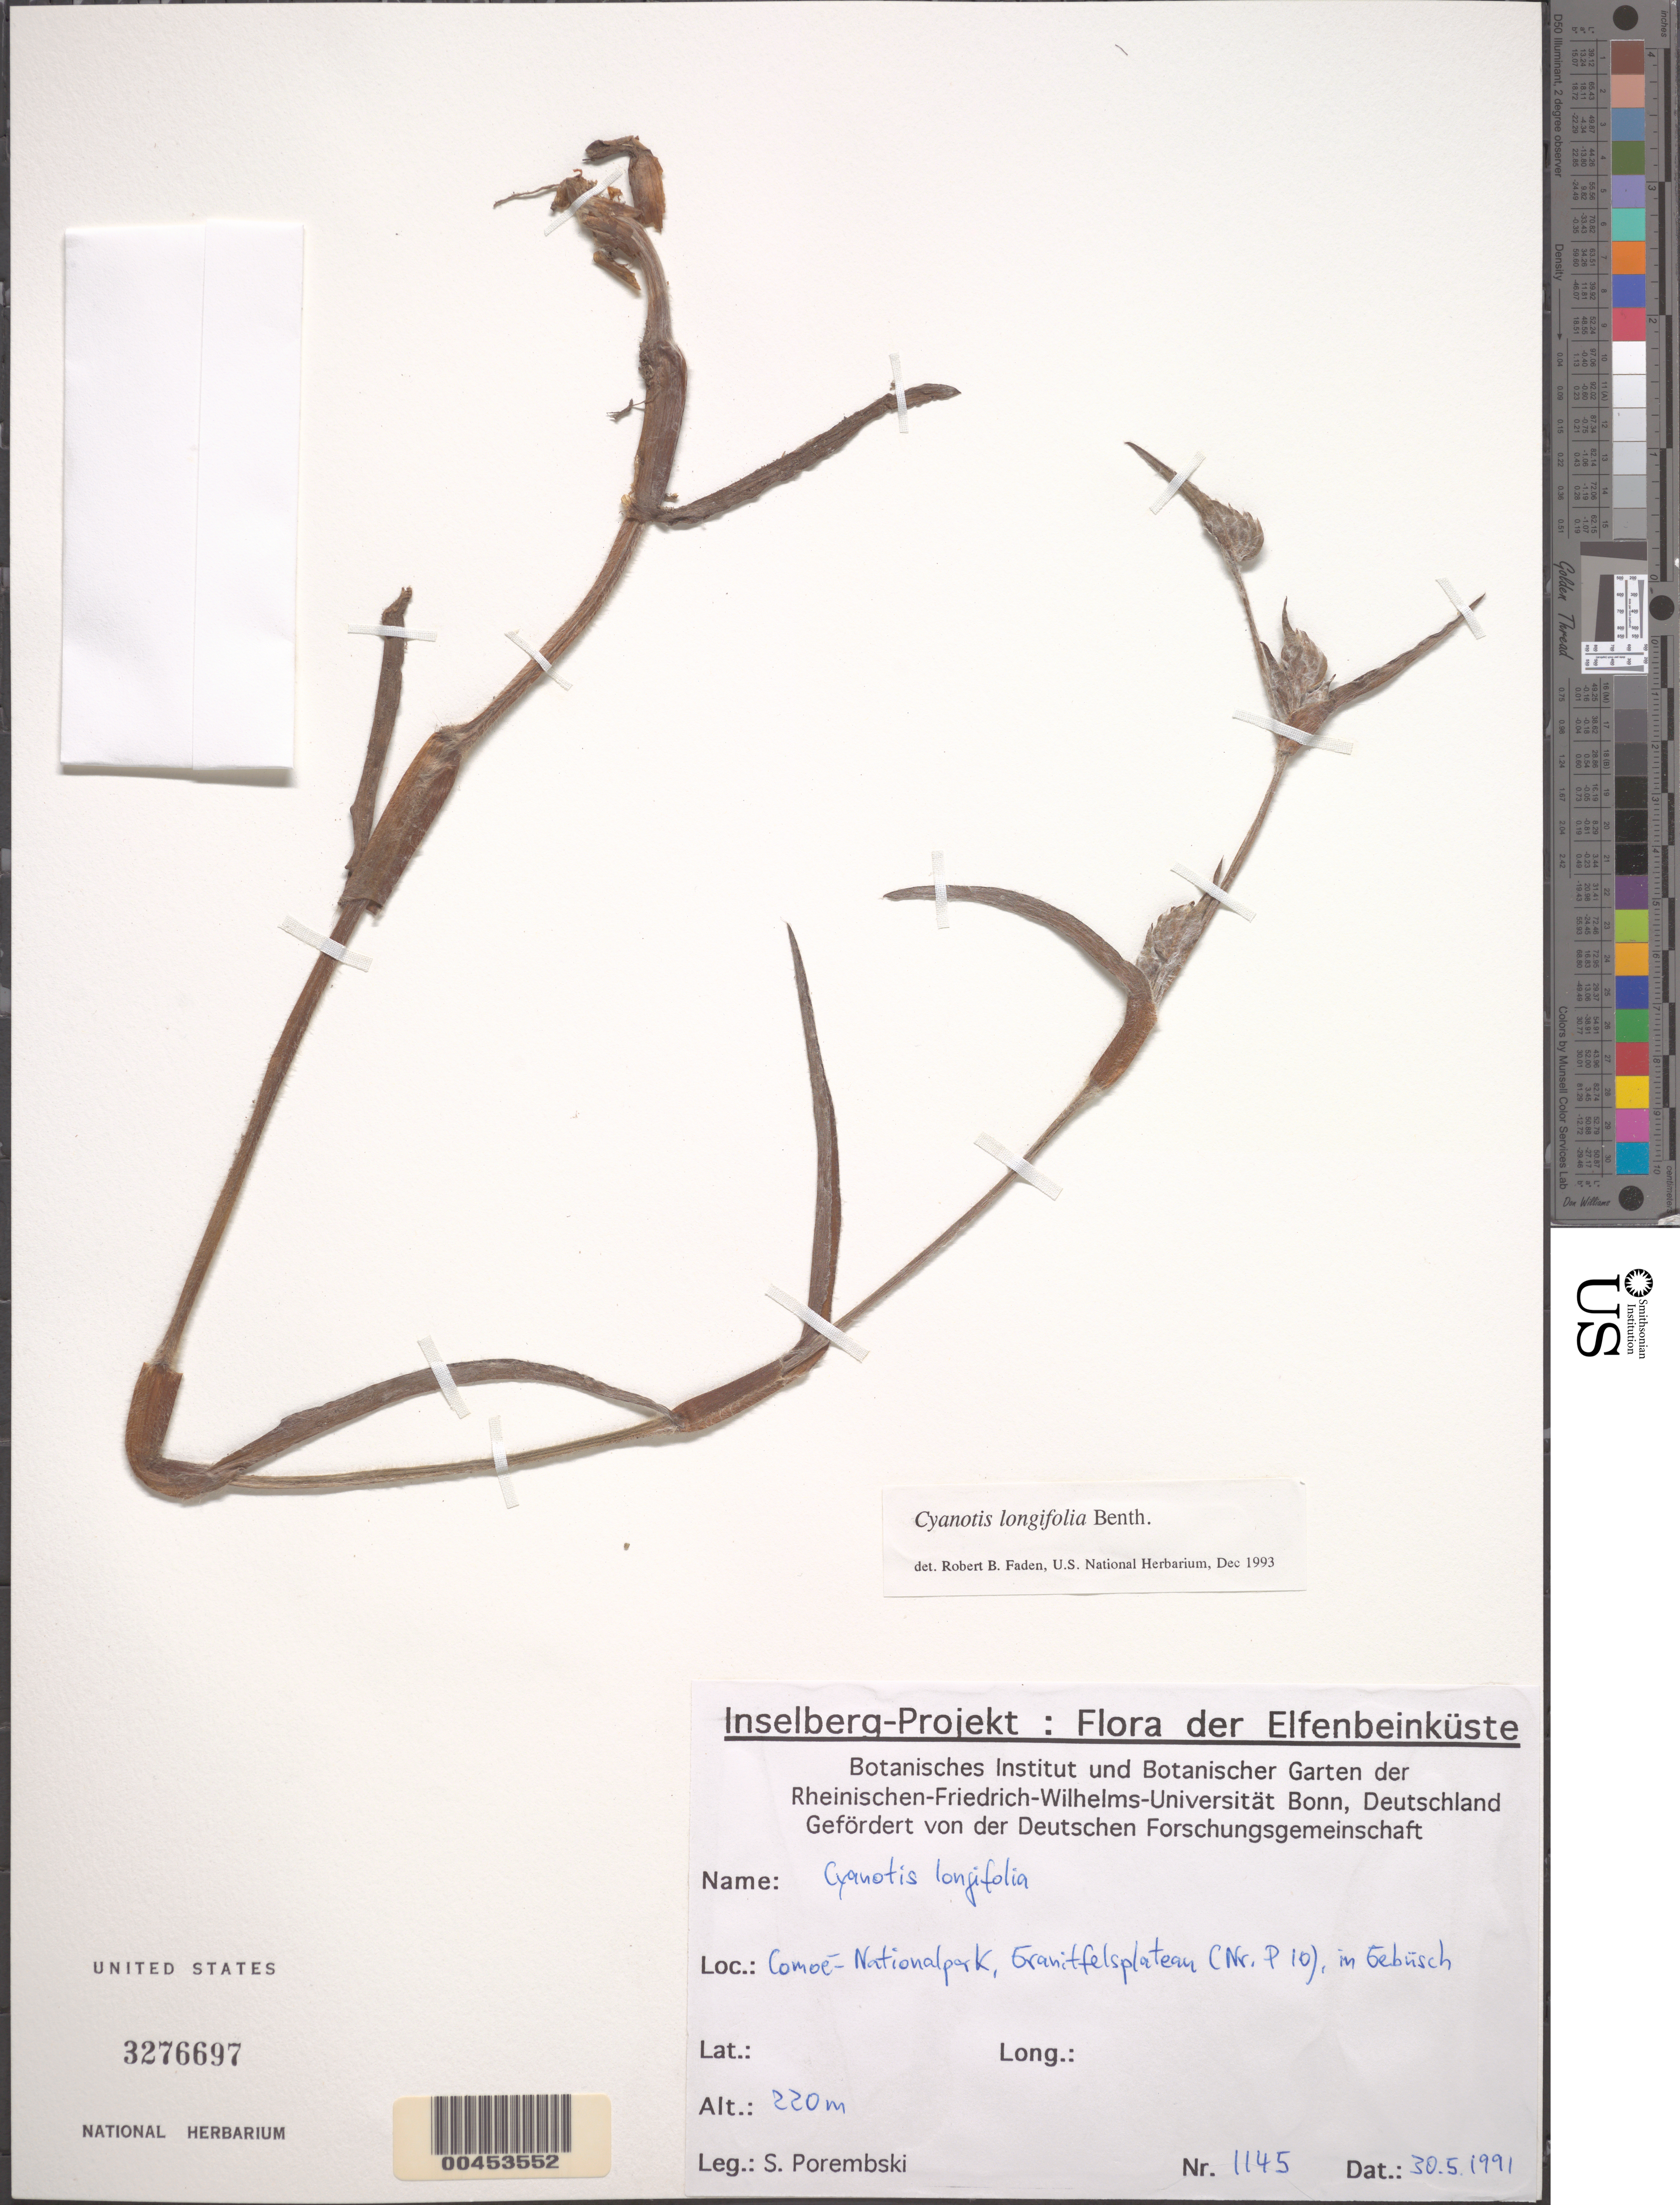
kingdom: Plantae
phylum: Tracheophyta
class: Liliopsida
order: Commelinales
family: Commelinaceae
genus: Cyanotis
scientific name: Cyanotis longifolia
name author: Benth.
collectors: S. Porembski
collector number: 1145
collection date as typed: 30 May 1991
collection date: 1991-05-30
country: Ivory Coast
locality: Comoe National Park, (nr. p10)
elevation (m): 220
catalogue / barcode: US 3276697